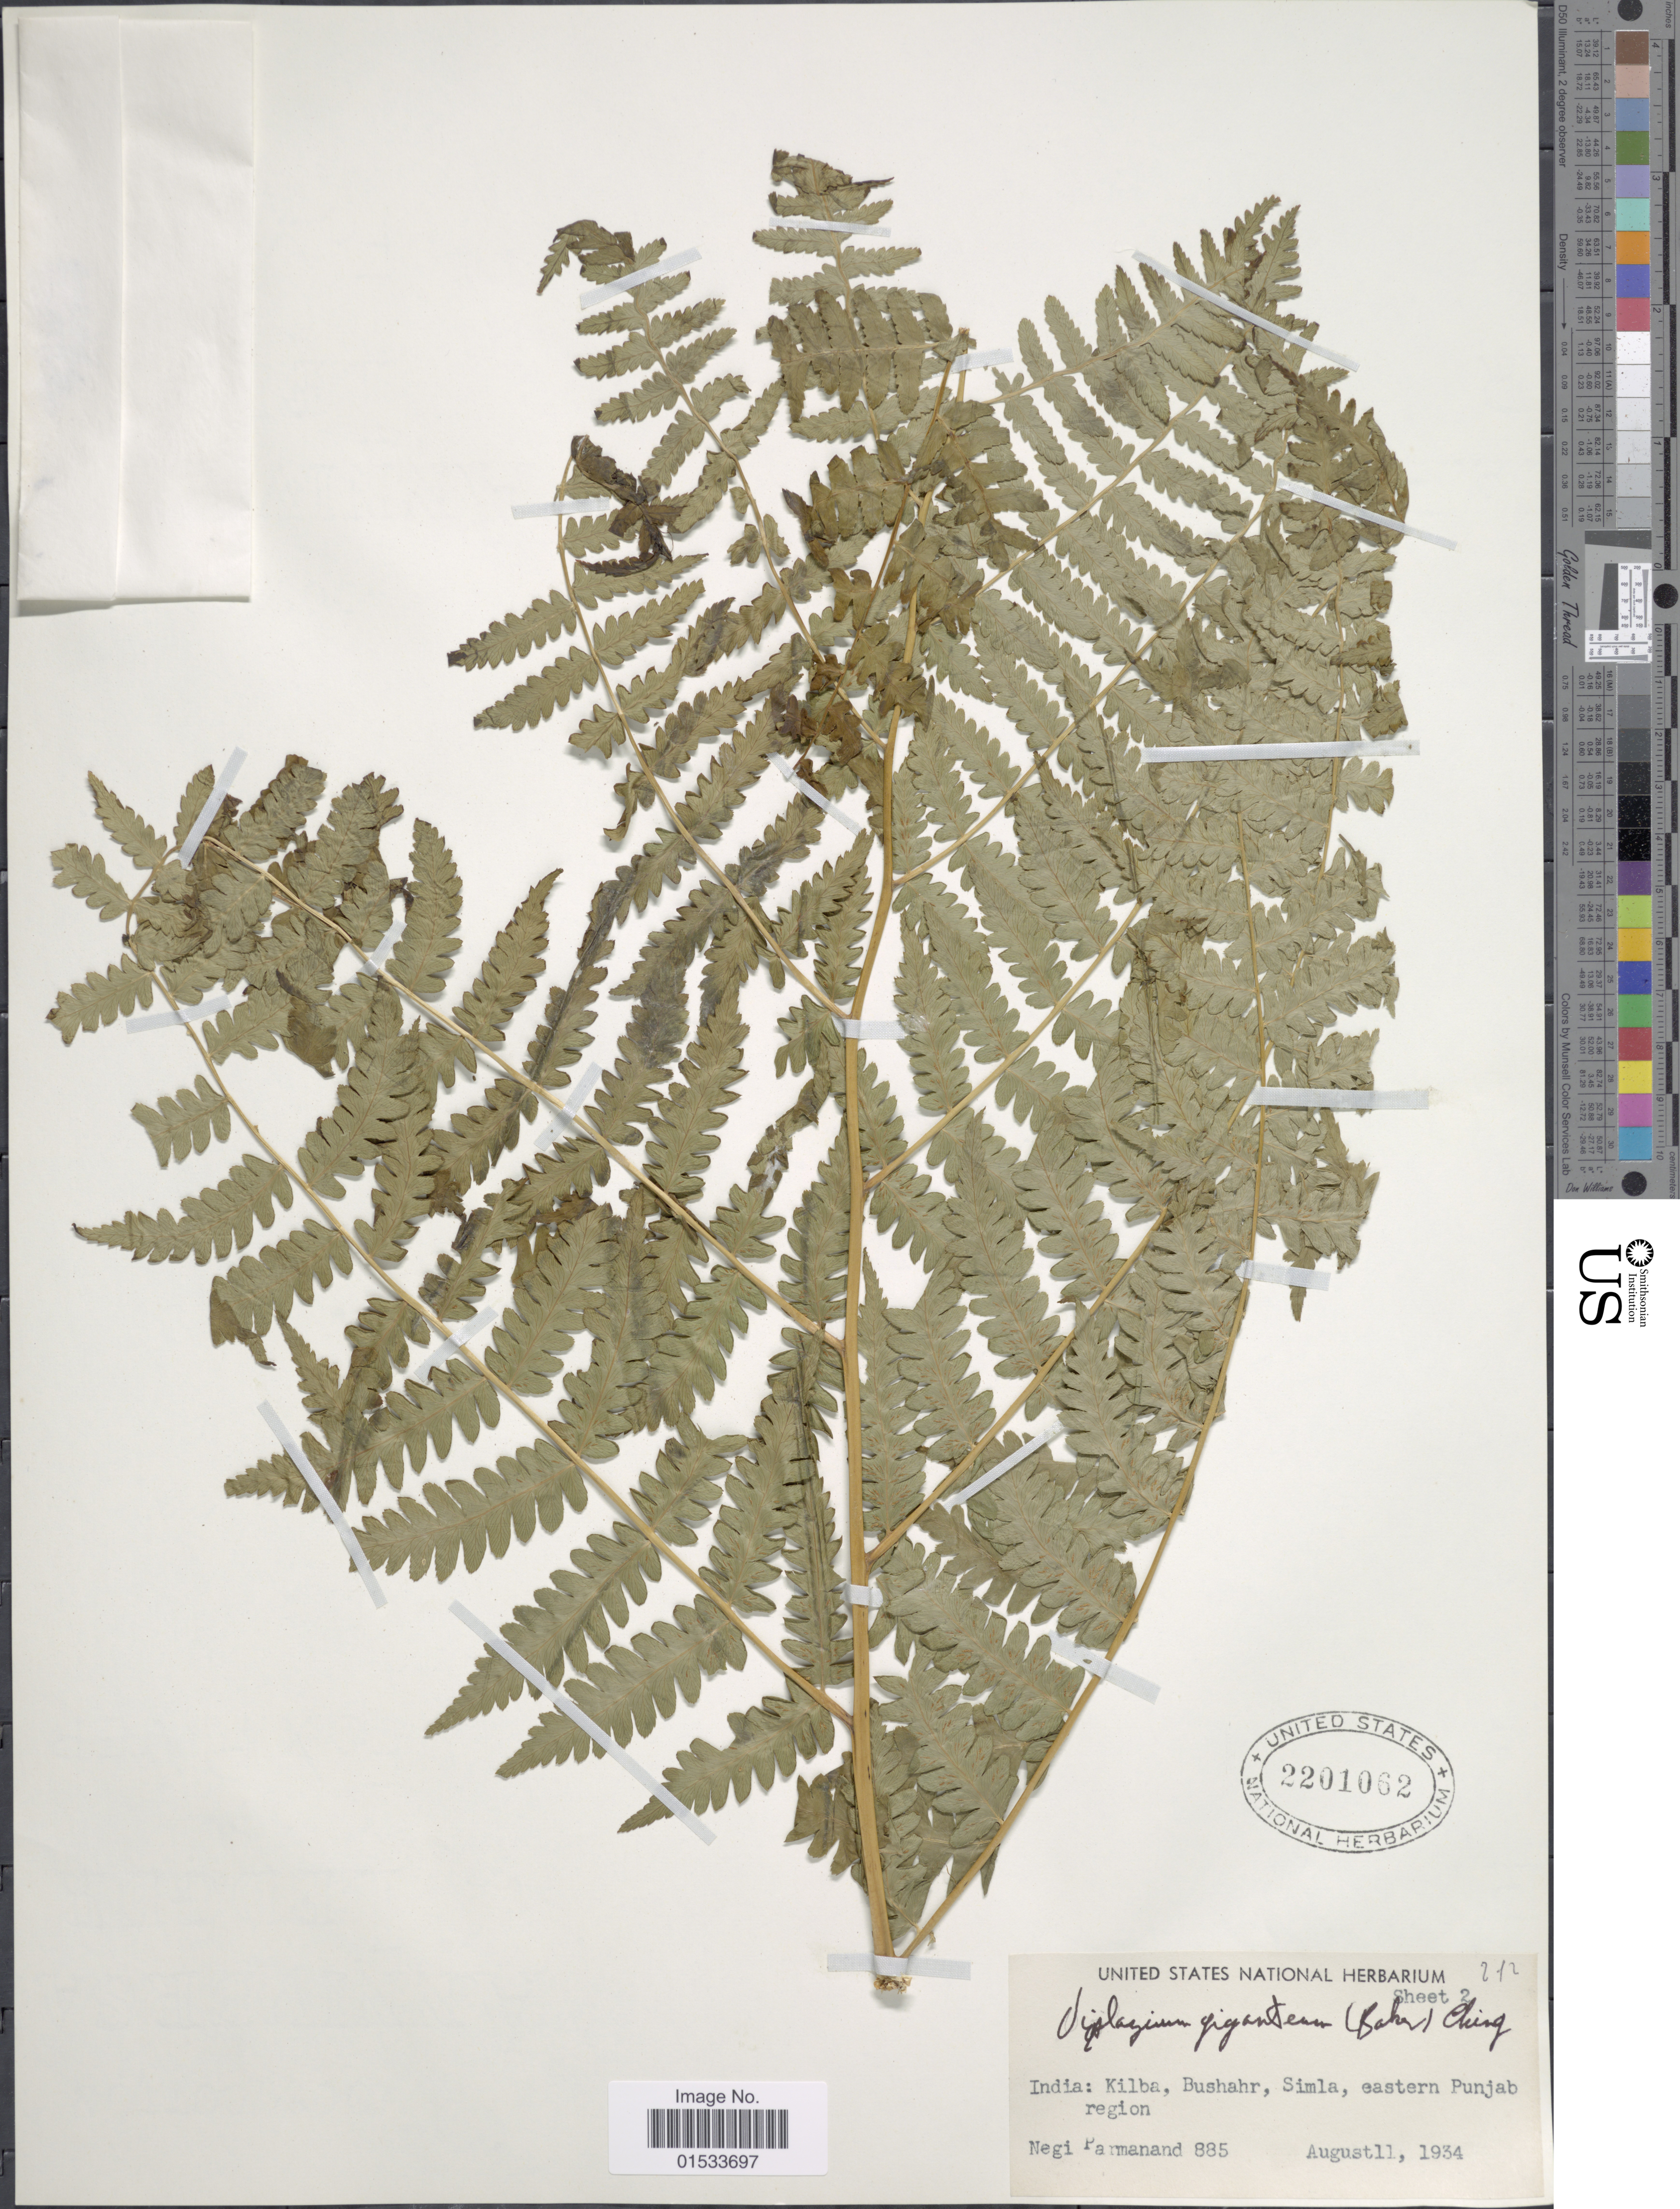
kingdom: Plantae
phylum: Tracheophyta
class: Polypodiopsida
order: Polypodiales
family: Athyriaceae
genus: Diplazium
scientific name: Diplazium frondosum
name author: C. Chr.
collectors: N. Parmanand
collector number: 885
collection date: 1934-08-11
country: India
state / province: Himachal Pradesh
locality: Kilba, Bushahr, Simla, eastern Punjab region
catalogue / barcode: US 2201062